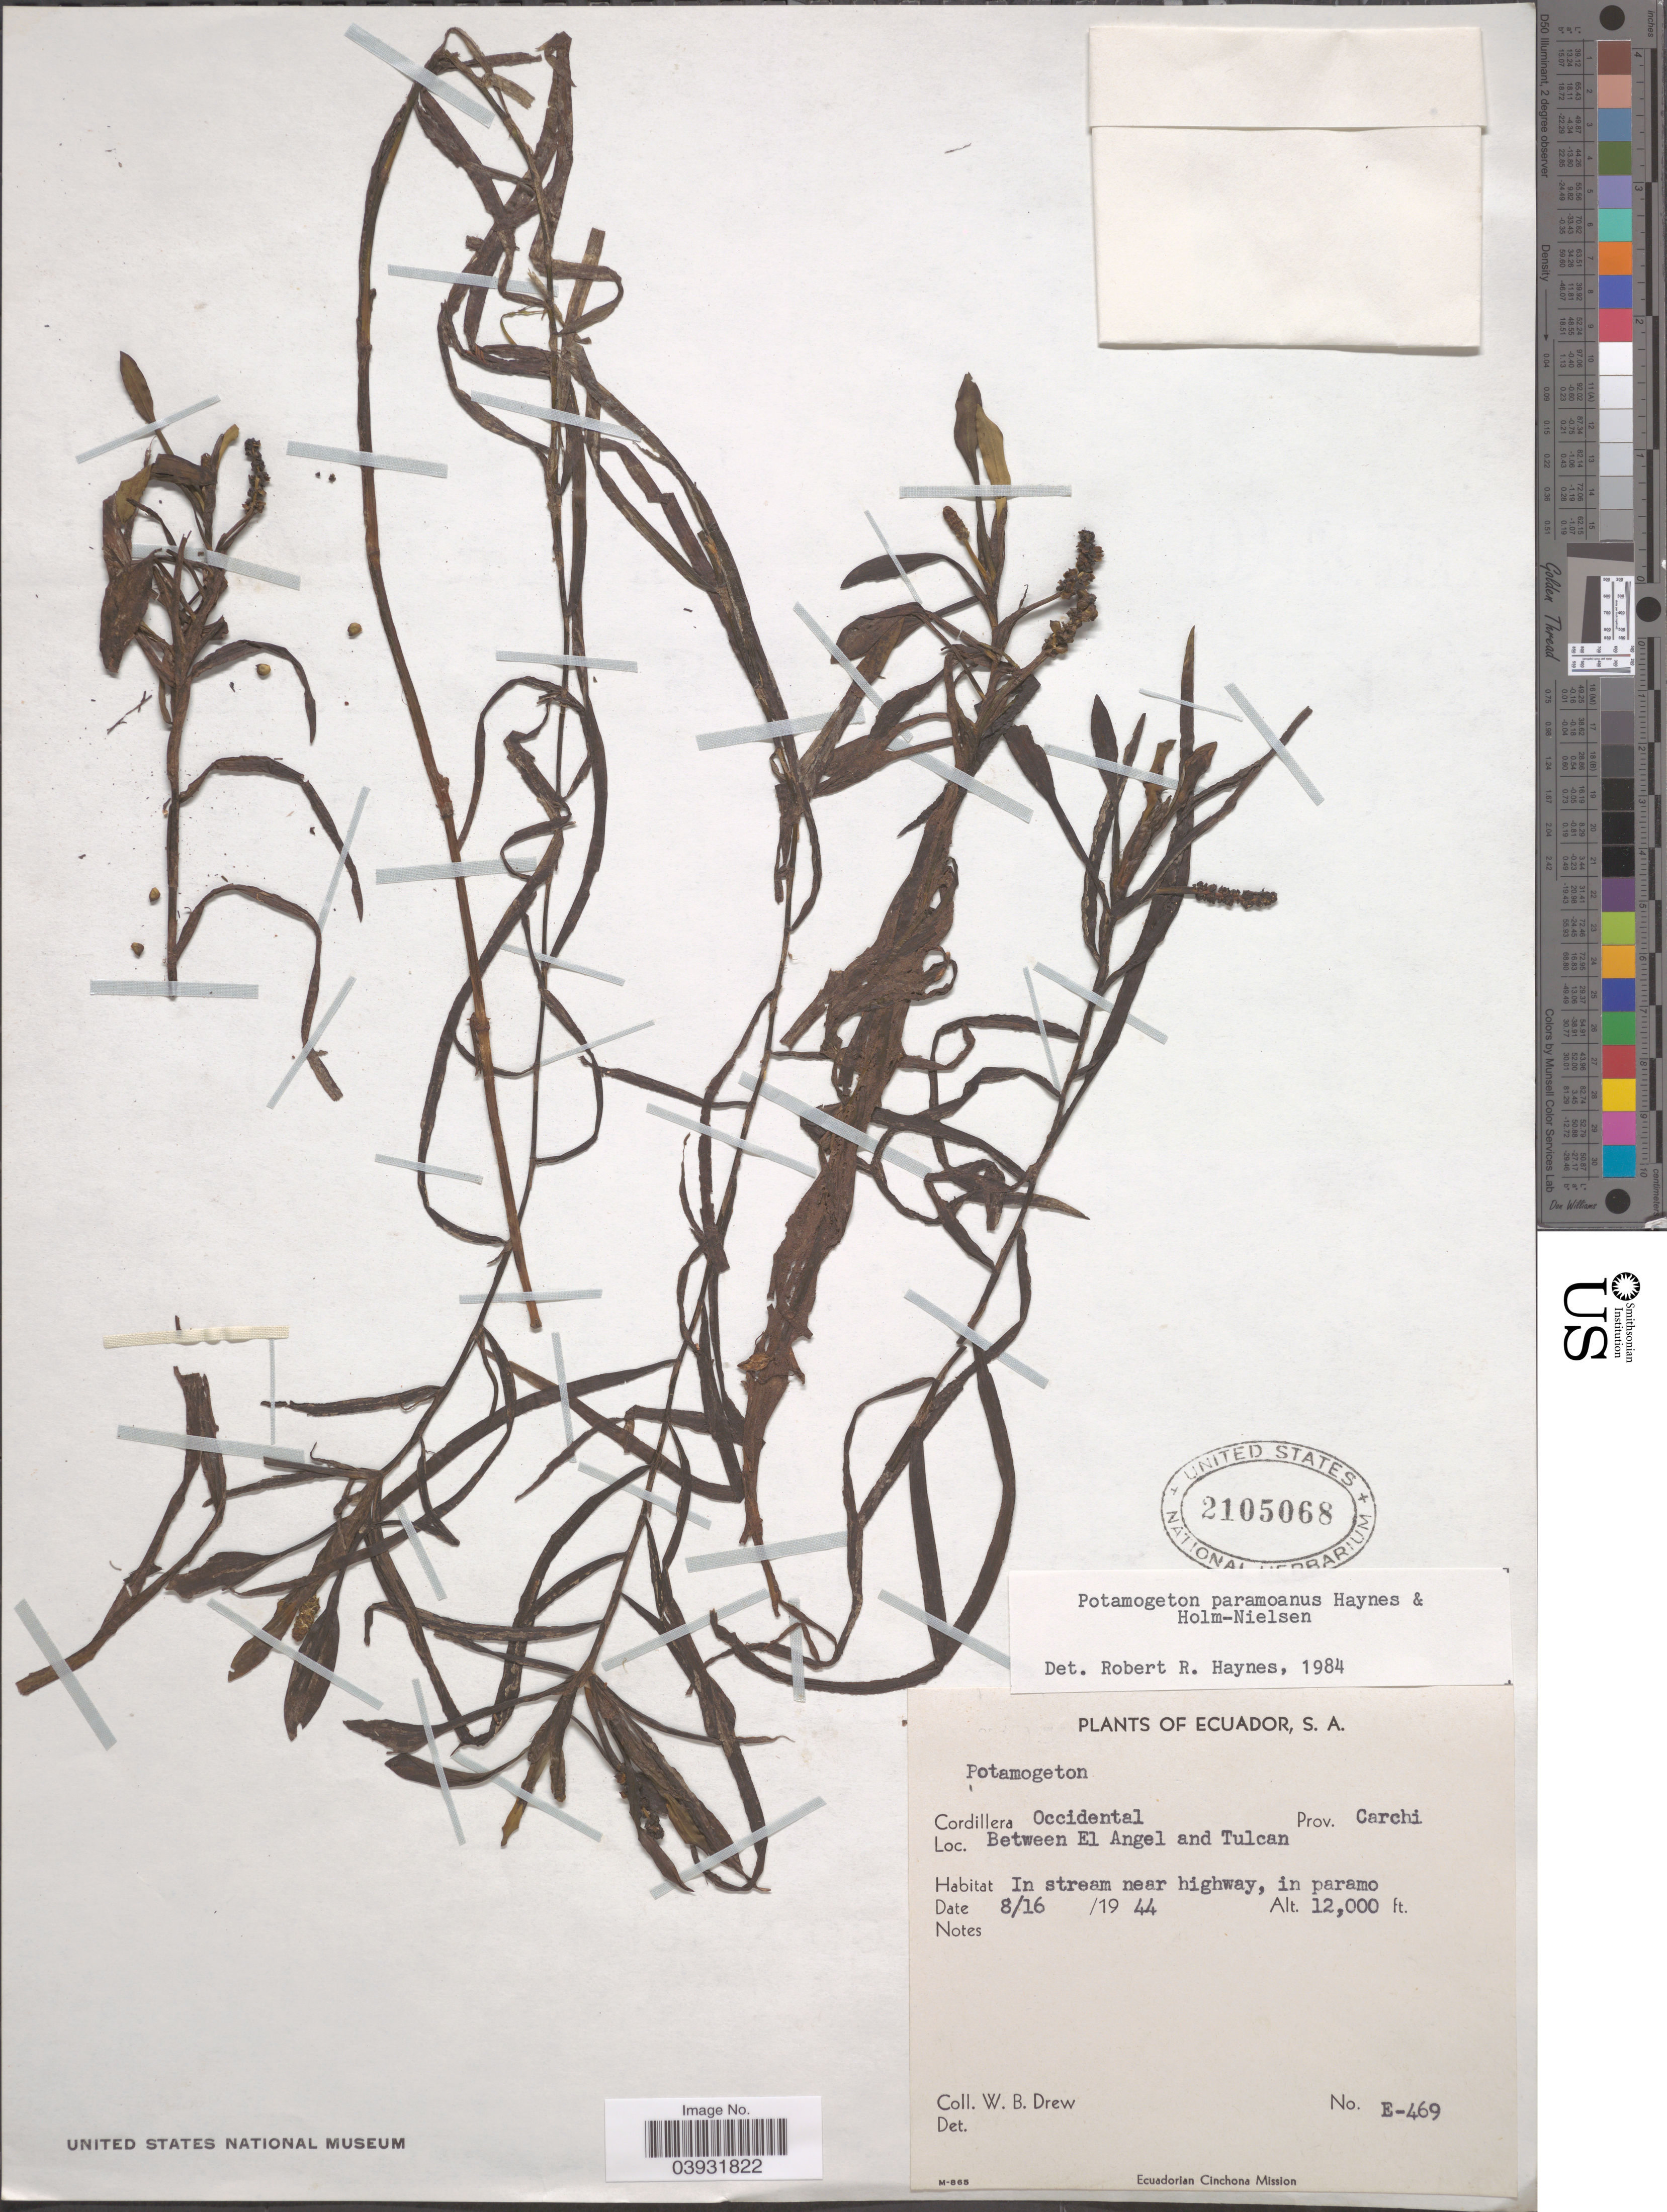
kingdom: Plantae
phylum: Tracheophyta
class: Liliopsida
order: Alismatales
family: Potamogetonaceae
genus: Potamogeton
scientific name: Potamogeton paramoanus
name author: R.R. Haynes & Holm-Nielsen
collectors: W. B. Drew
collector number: E-469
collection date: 1944-08-16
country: Ecuador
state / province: Carchi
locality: Cordillera Occidental. Between El Angel and Tulcan. Near highway.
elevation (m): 3658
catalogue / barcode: US 2105068